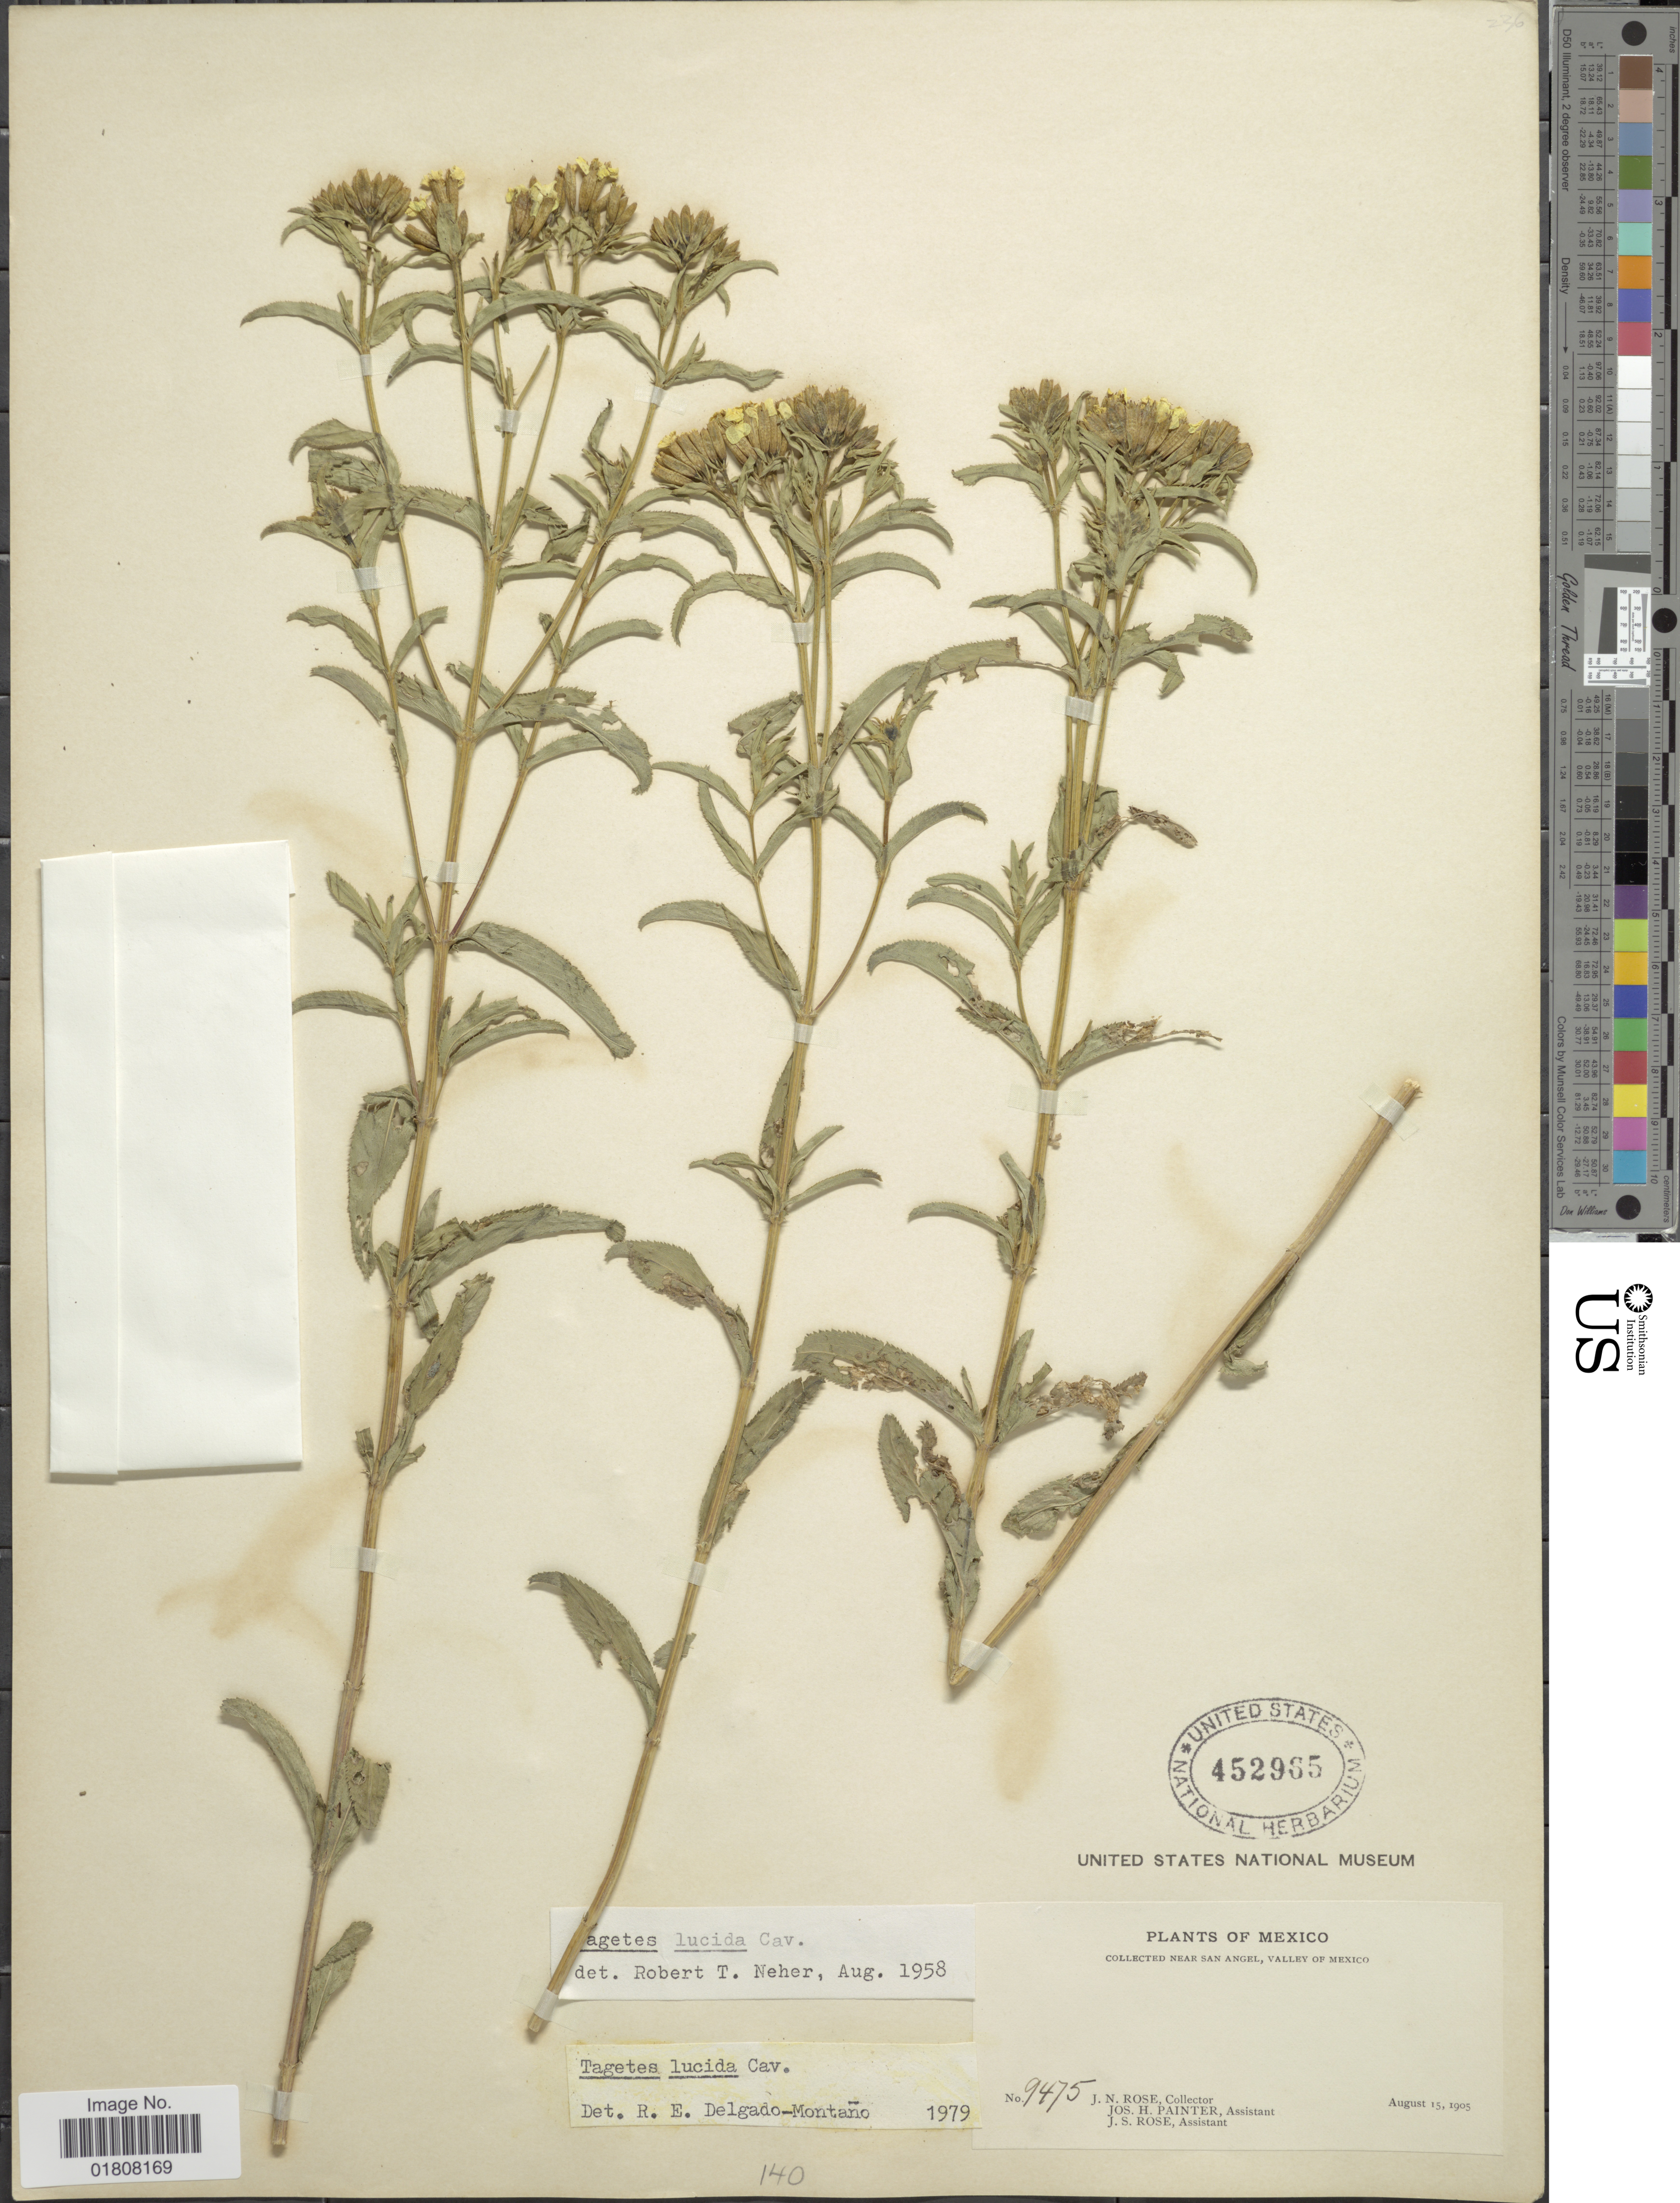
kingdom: Plantae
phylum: Tracheophyta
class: Magnoliopsida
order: Asterales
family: Asteraceae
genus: Tagetes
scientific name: Tagetes lucida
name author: Cav.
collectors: J. N. Rose, J. H. Painter & J. S. Rose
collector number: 9475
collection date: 1905-08-15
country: Mexico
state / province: México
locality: Near San Angel, Valley of Mexico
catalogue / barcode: US 452965